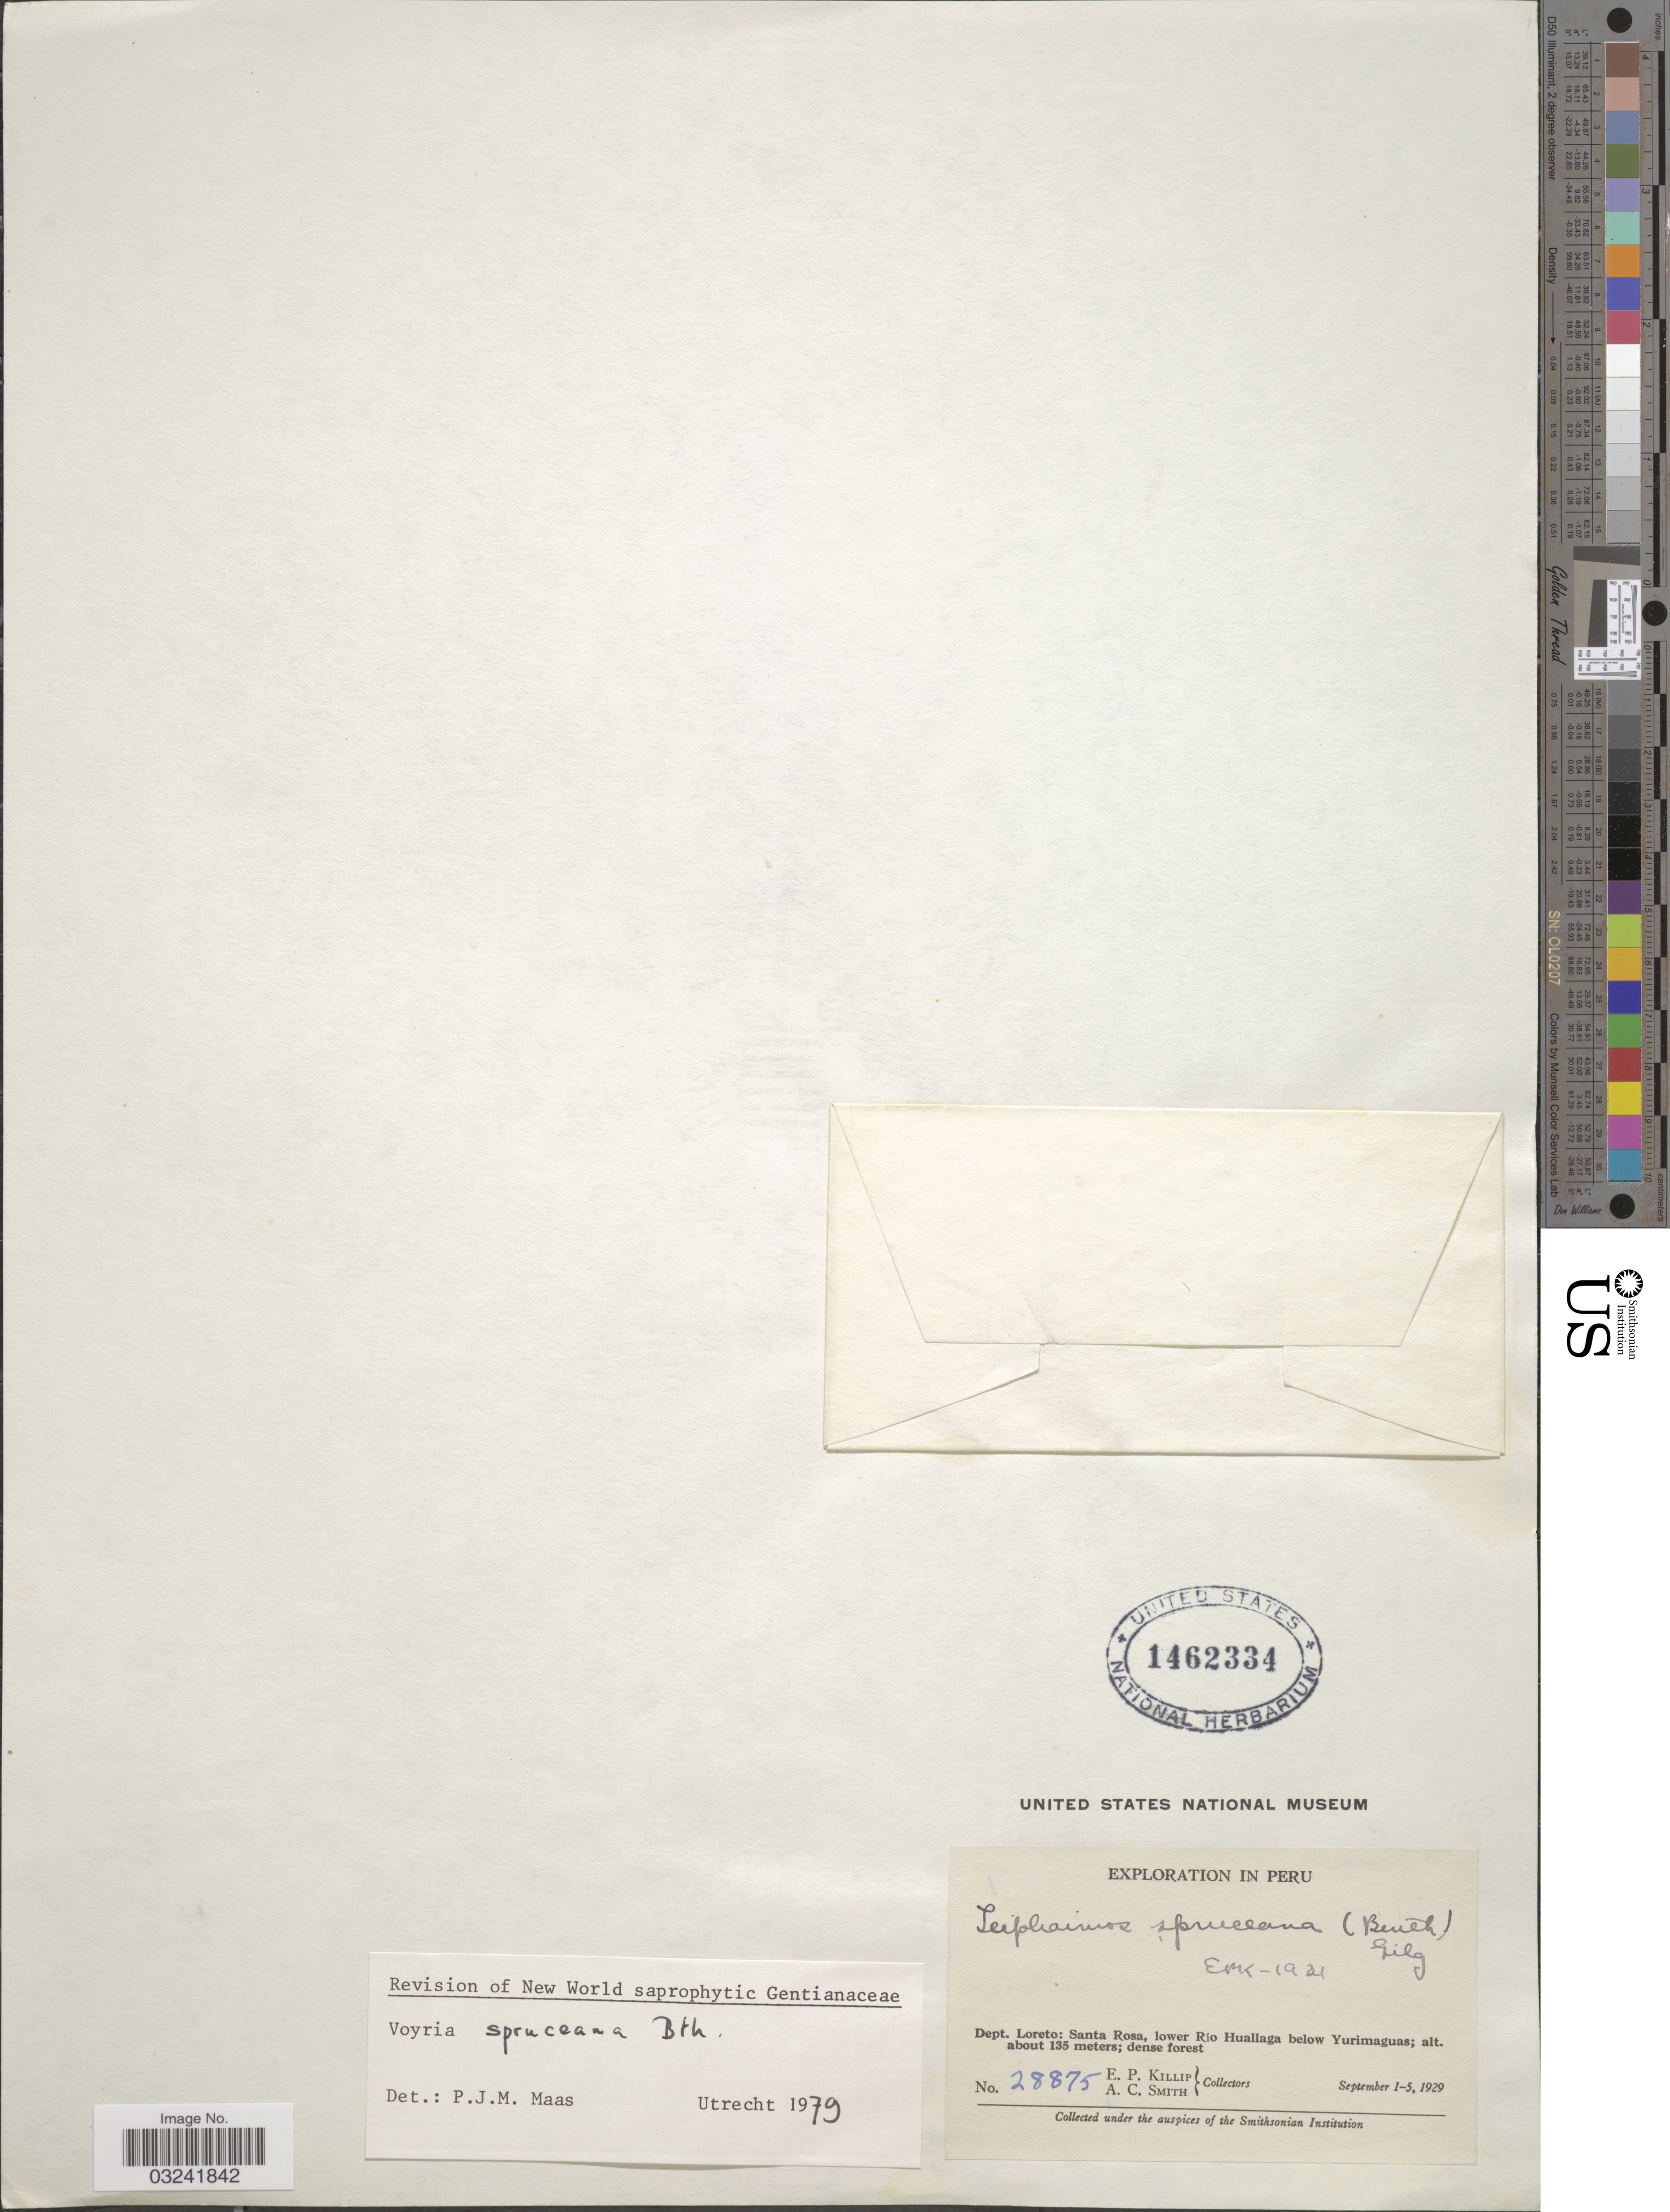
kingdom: Plantae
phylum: Tracheophyta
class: Magnoliopsida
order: Gentianales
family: Gentianaceae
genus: Voyria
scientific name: Voyria spruceana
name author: Benth.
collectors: E. P. Killip & A. C. Smith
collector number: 28875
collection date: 1929-09-01/1929-09-05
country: Peru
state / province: Loreto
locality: Dept. Loreto: Santa Rosa, lower Río Huallaga below Yurimaguas.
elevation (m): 135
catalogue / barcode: US 1462334